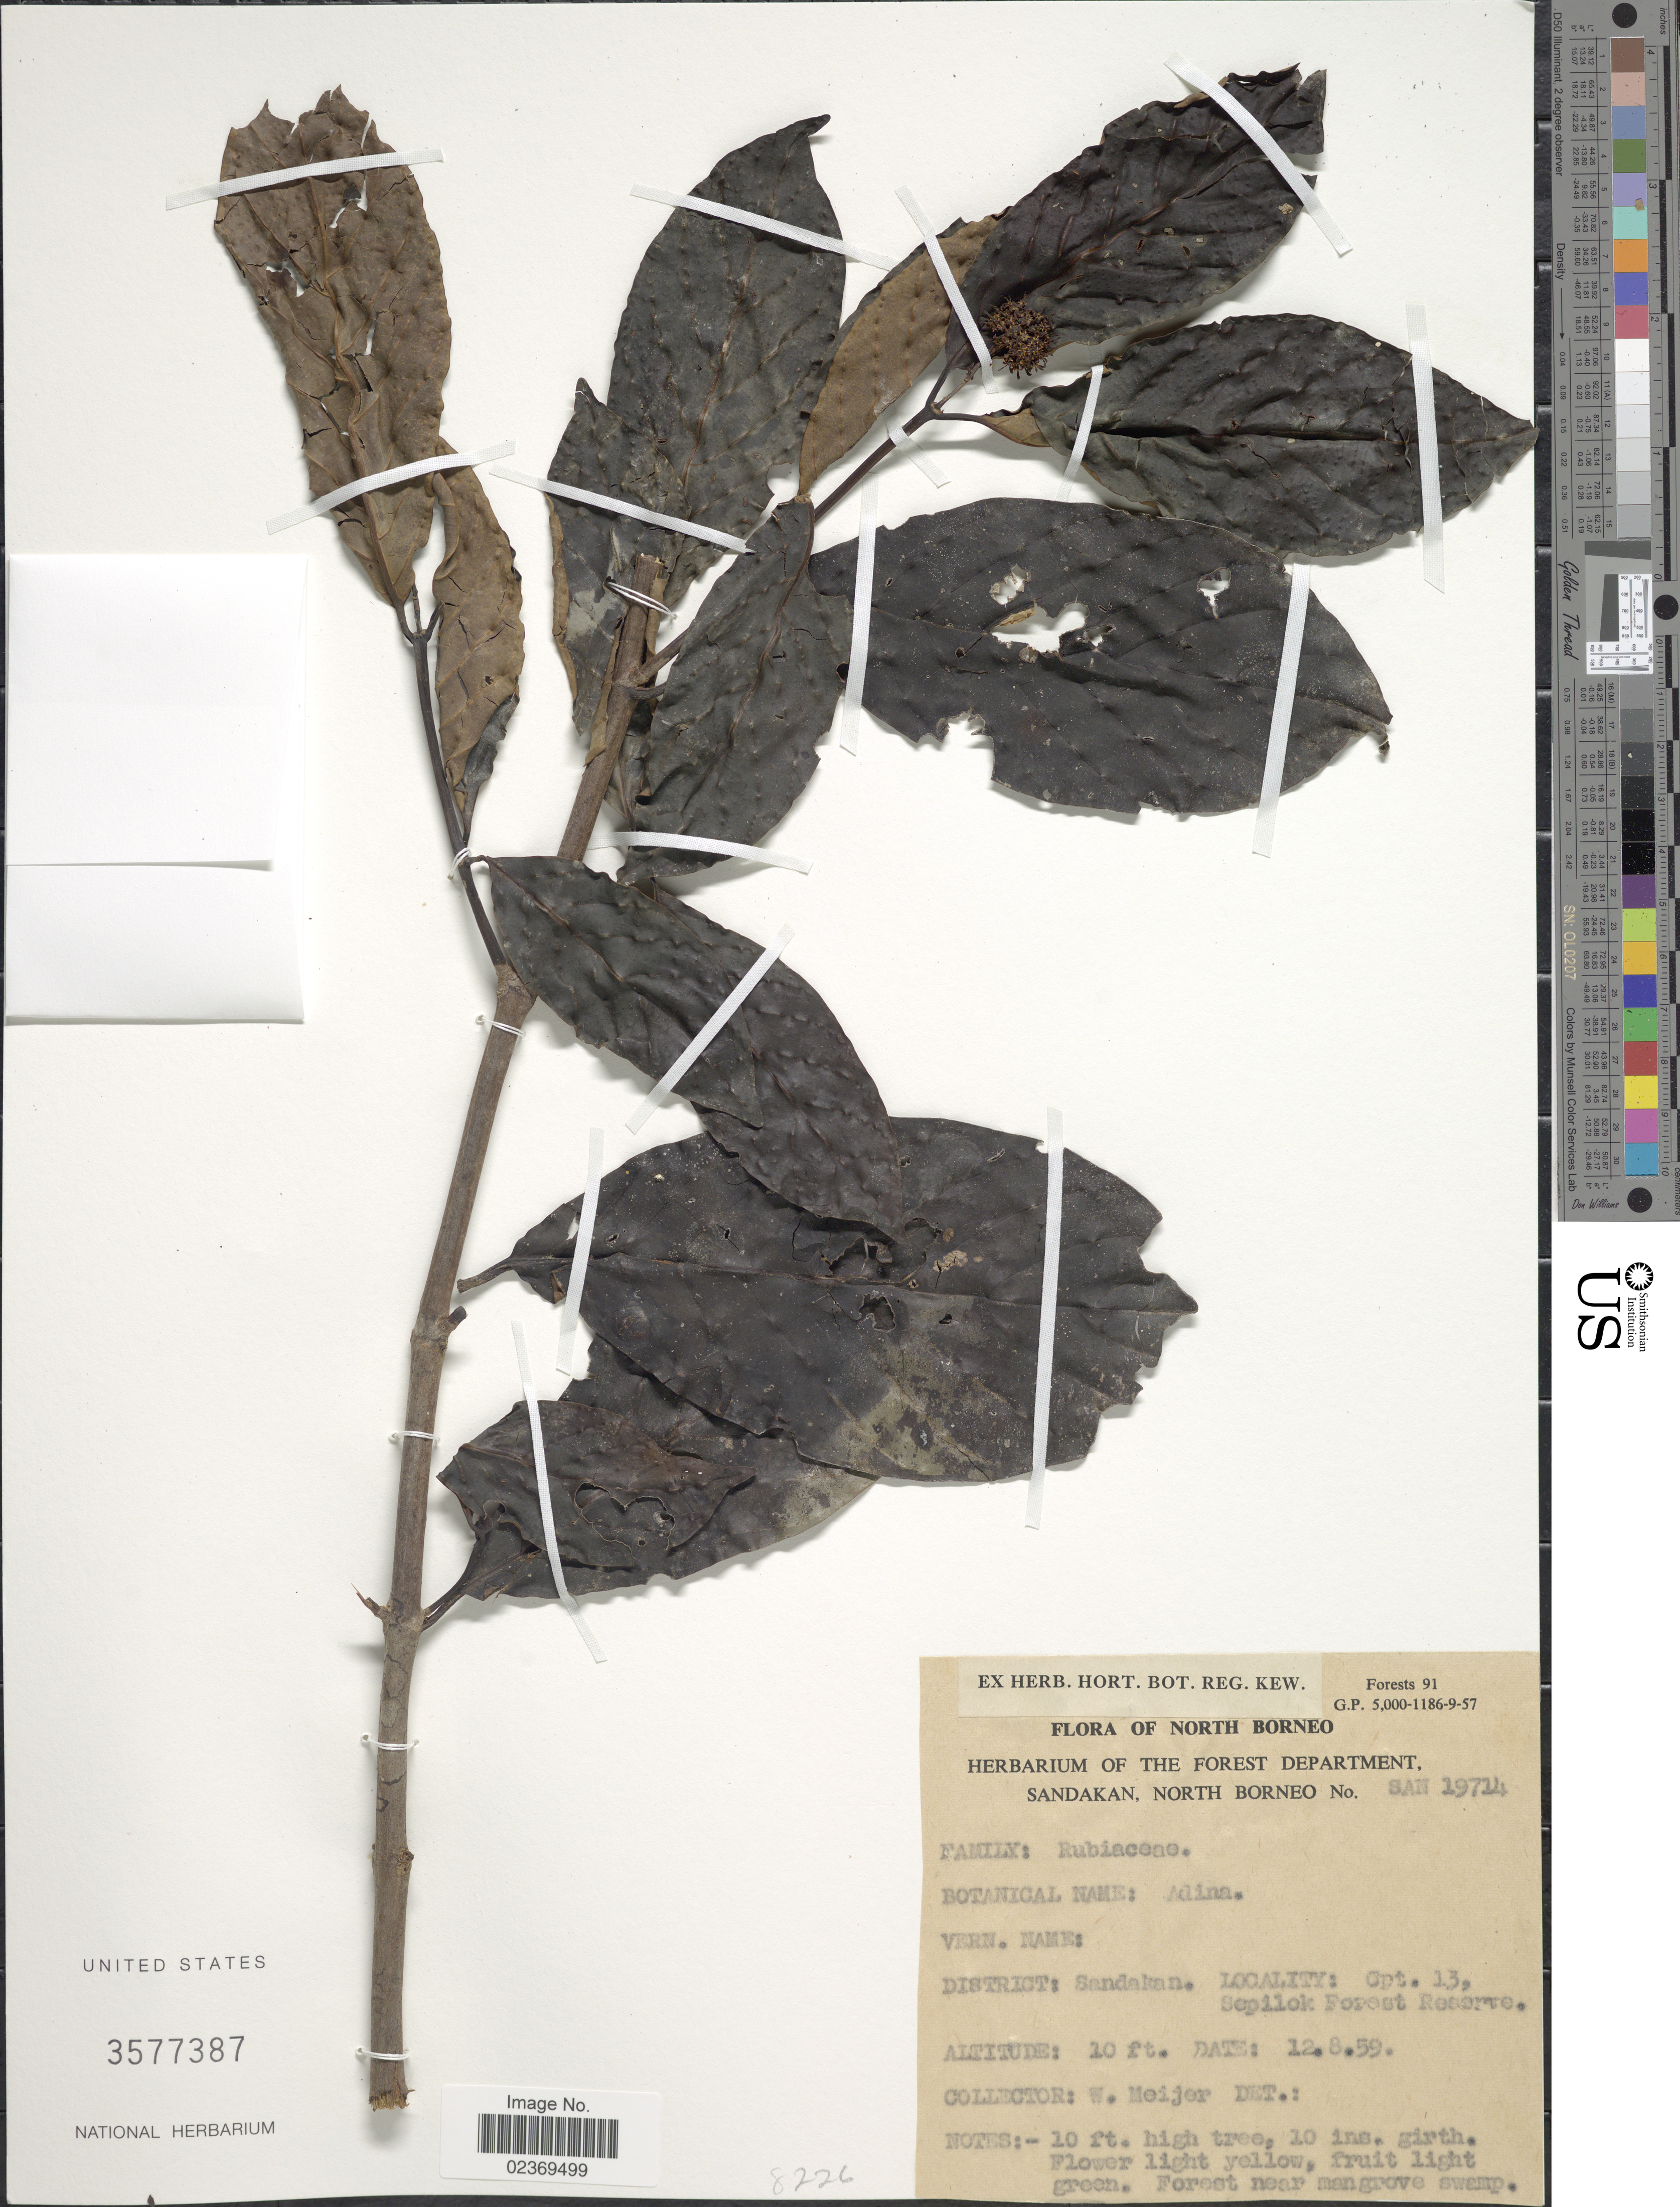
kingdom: Plantae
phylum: Tracheophyta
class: Magnoliopsida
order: Gentianales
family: Rubiaceae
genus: Adina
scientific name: Adina sp.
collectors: W. Meijer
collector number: SAN 19714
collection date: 1959-08-12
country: Malaysia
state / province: Sabah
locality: North Borneo, Sandakan, Opt. 13, Sepilok Forest Reserve.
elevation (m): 3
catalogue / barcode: US 3577387